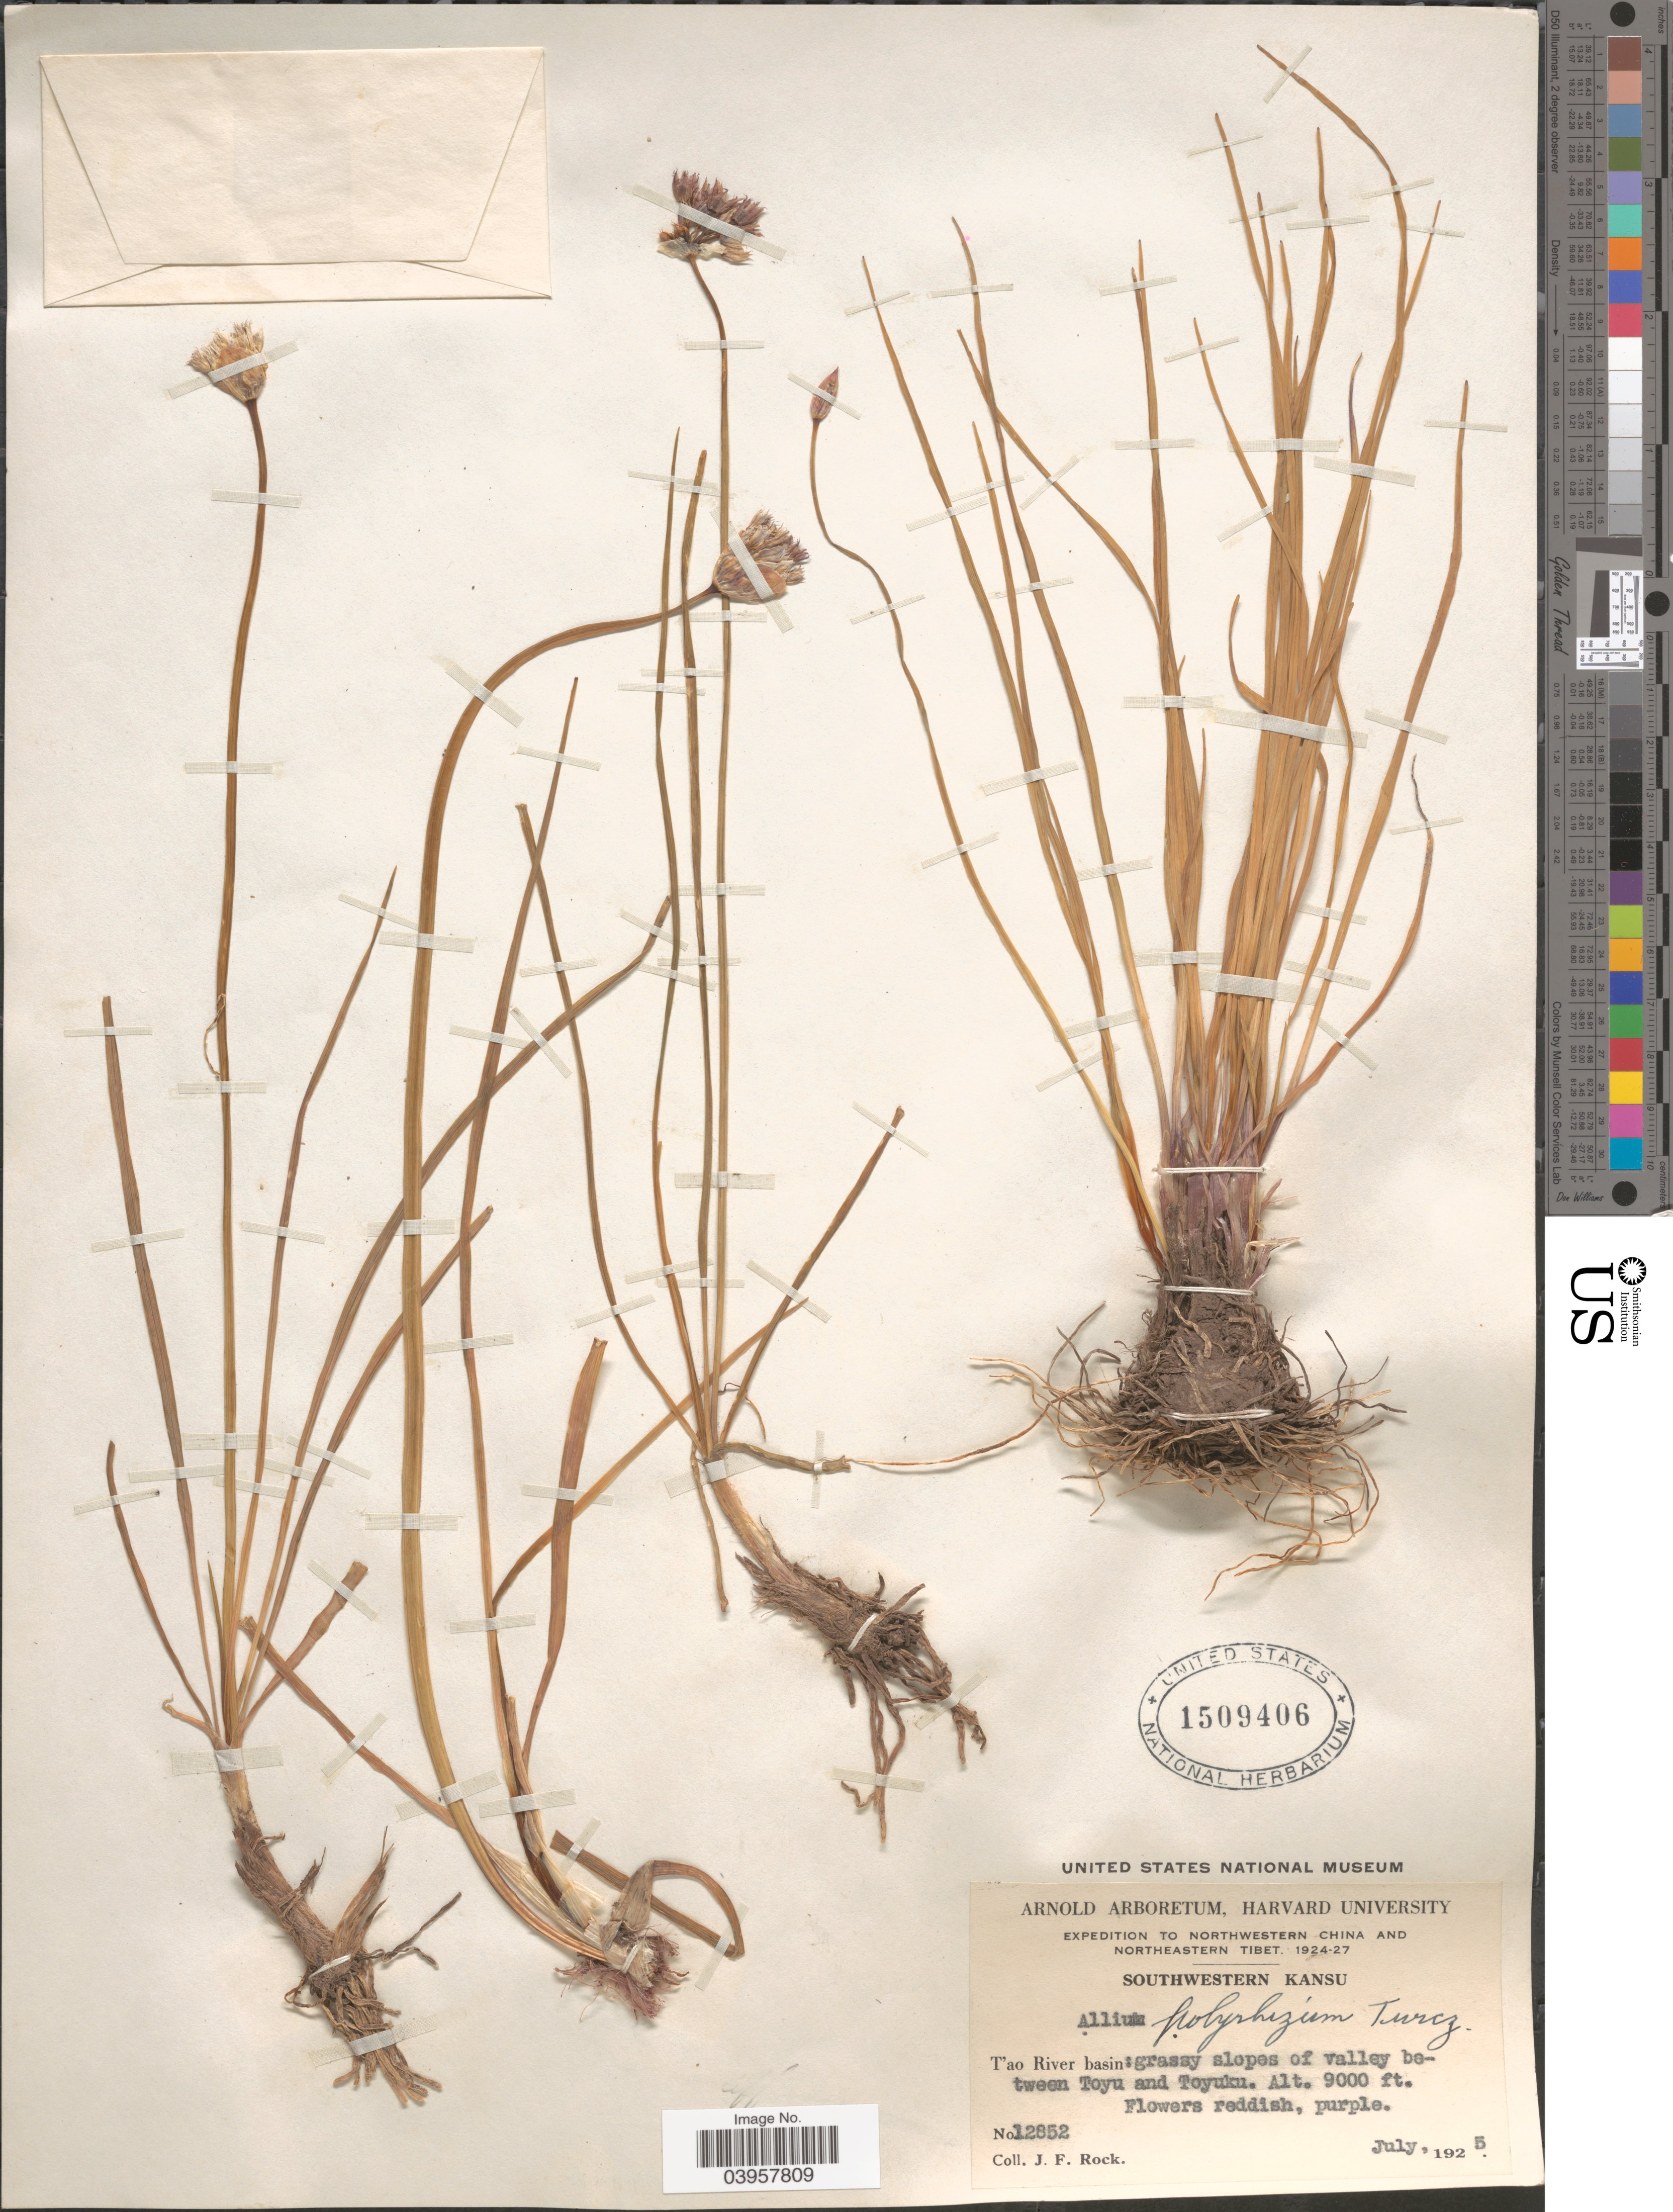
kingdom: Plantae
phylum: Tracheophyta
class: Liliopsida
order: Asparagales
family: Amaryllidaceae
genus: Allium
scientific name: Allium polyrhizum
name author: Turcz. ex Regel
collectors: J. Rock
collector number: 12852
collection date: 1925-07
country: China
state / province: Gansu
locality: Northwestern China. Southwestern Kansu. T'ao River basin: grassy slopes of valley between Toyu and Toyuku.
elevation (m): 2743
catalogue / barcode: US 1509406